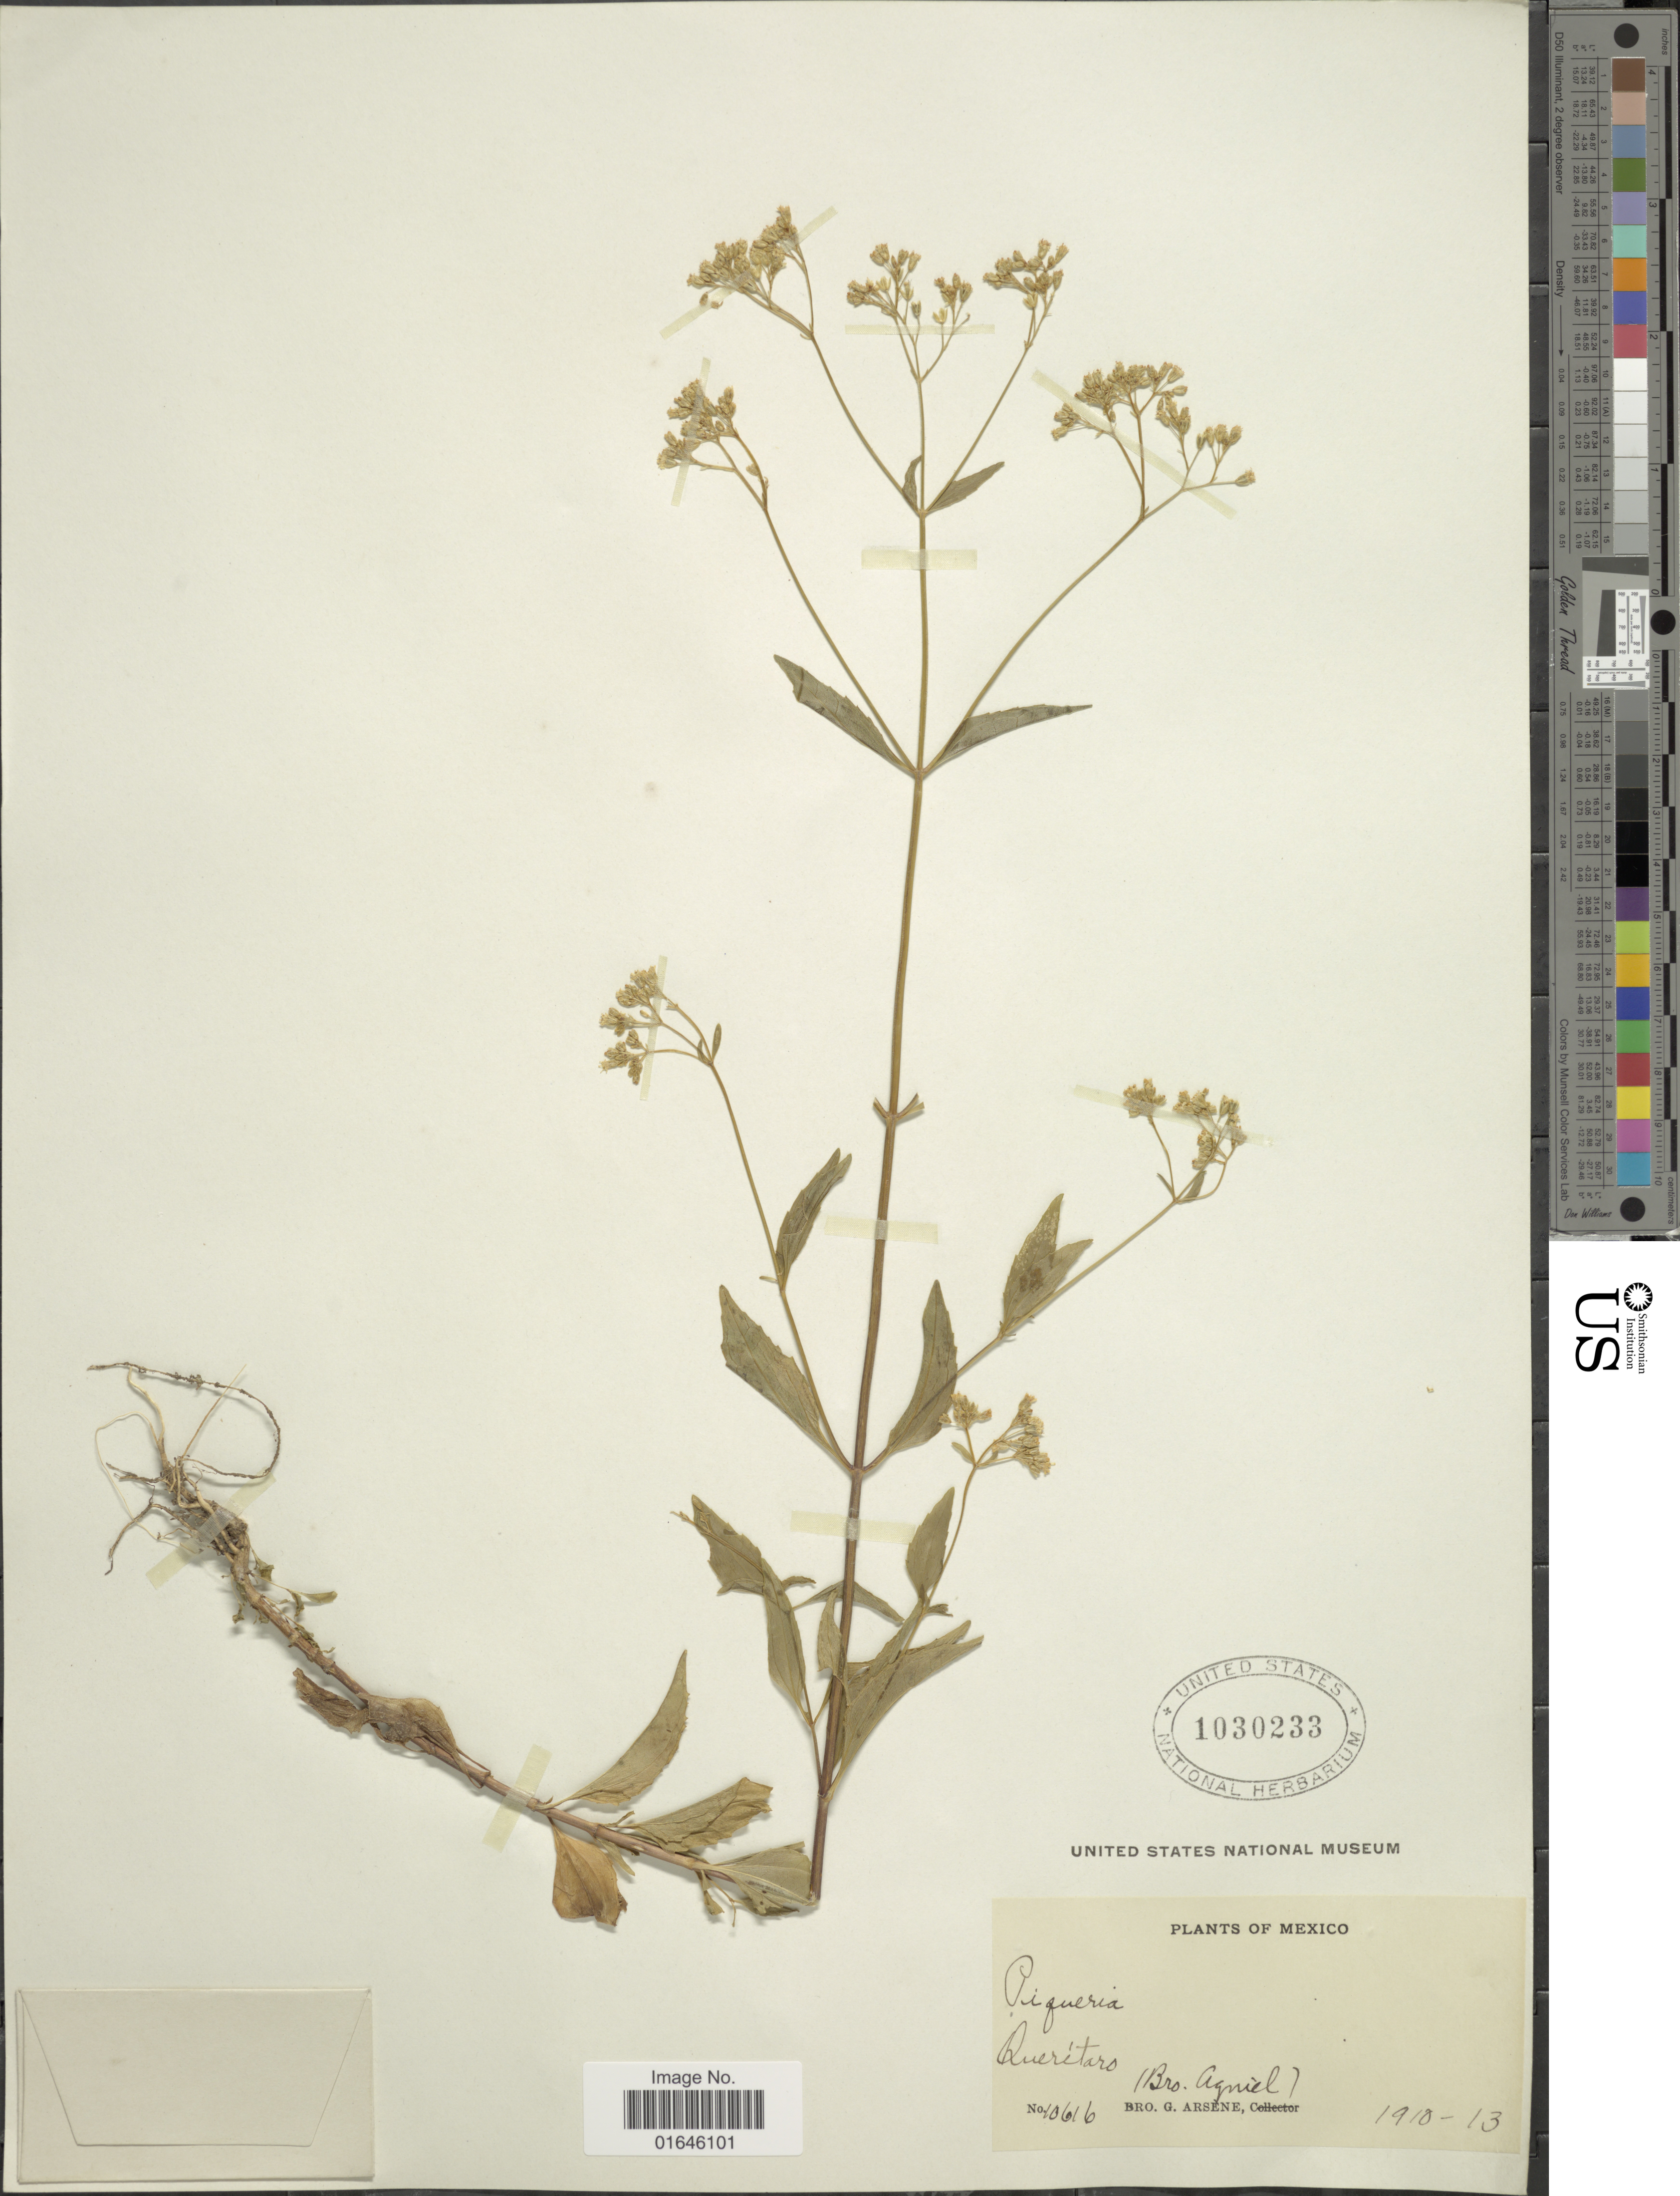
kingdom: Plantae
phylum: Tracheophyta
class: Magnoliopsida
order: Asterales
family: Asteraceae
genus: Piqueria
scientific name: Piqueria trinervia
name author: Cav.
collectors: Bro. Agniel & Bro. G. Arsène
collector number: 10616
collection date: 1910/1913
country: Mexico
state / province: Querétaro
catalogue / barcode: US 1030233